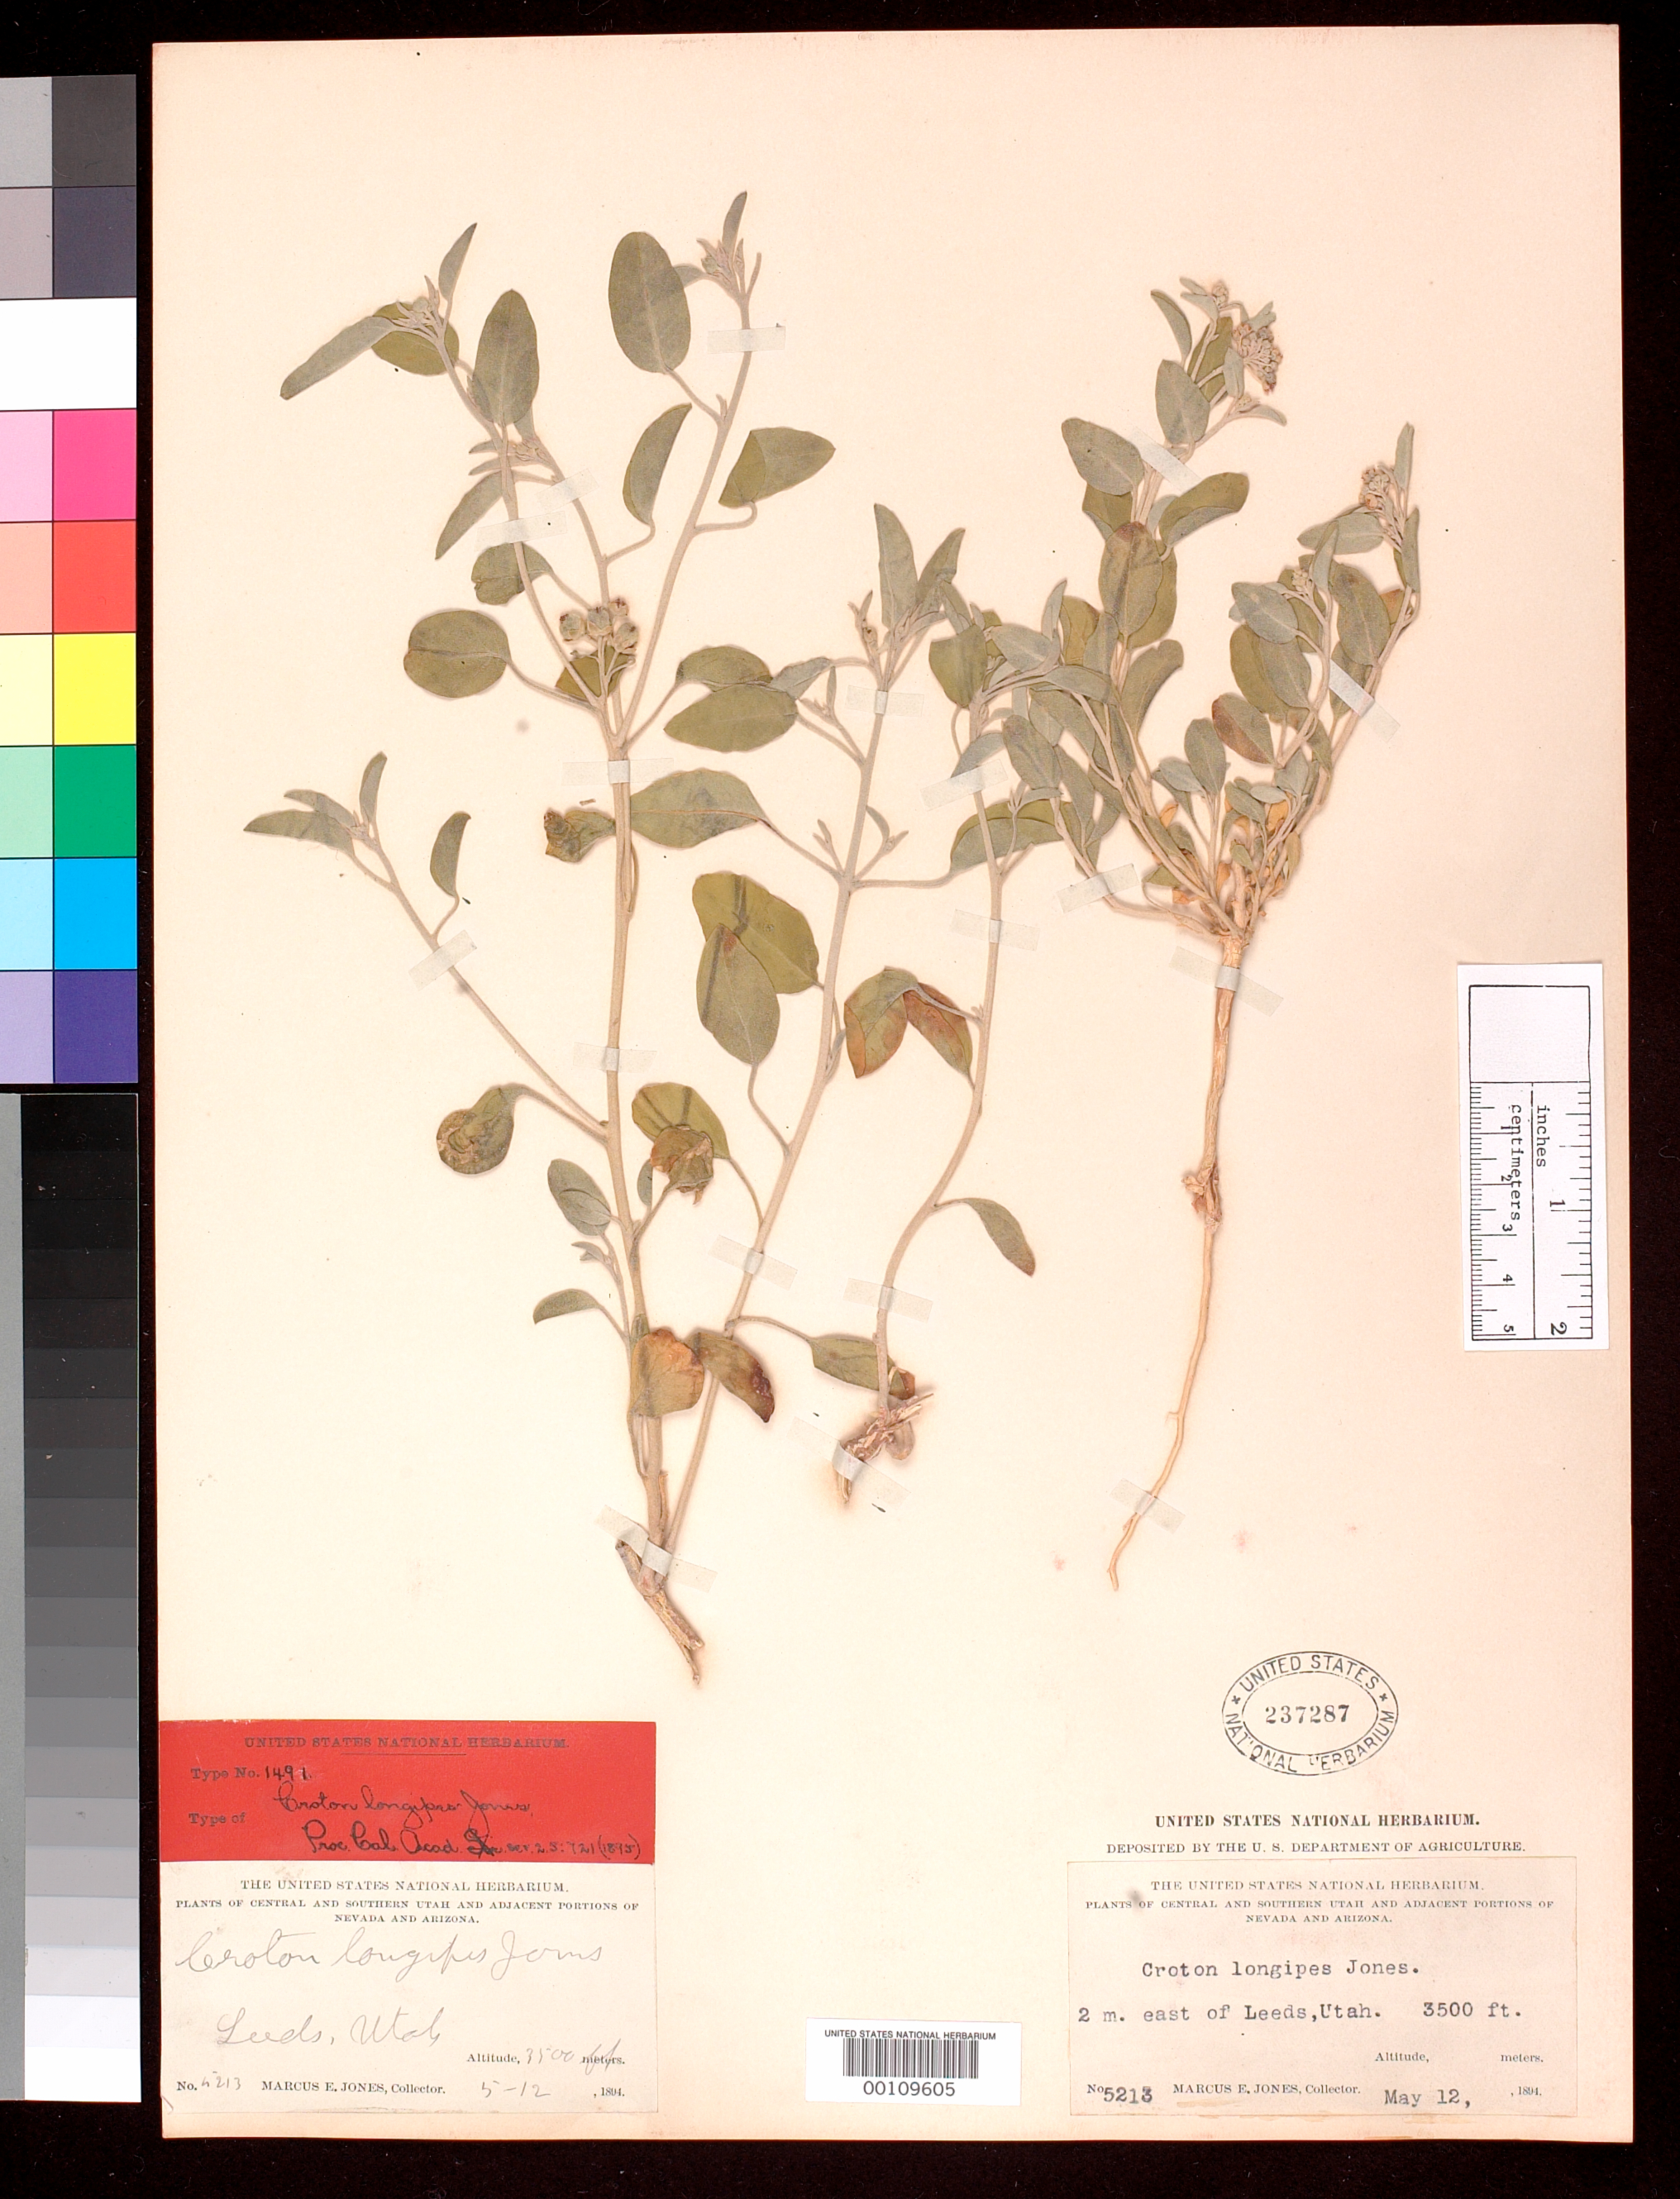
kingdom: Plantae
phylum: Tracheophyta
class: Magnoliopsida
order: Malpighiales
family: Euphorbiaceae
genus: Croton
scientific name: Croton longipes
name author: M.E. Jones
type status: Syntype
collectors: M. E. Jones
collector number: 5213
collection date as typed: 12 May 1894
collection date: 1894-05-12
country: United States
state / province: Utah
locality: Two mi E of Leeds.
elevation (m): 3500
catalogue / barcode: US 237287